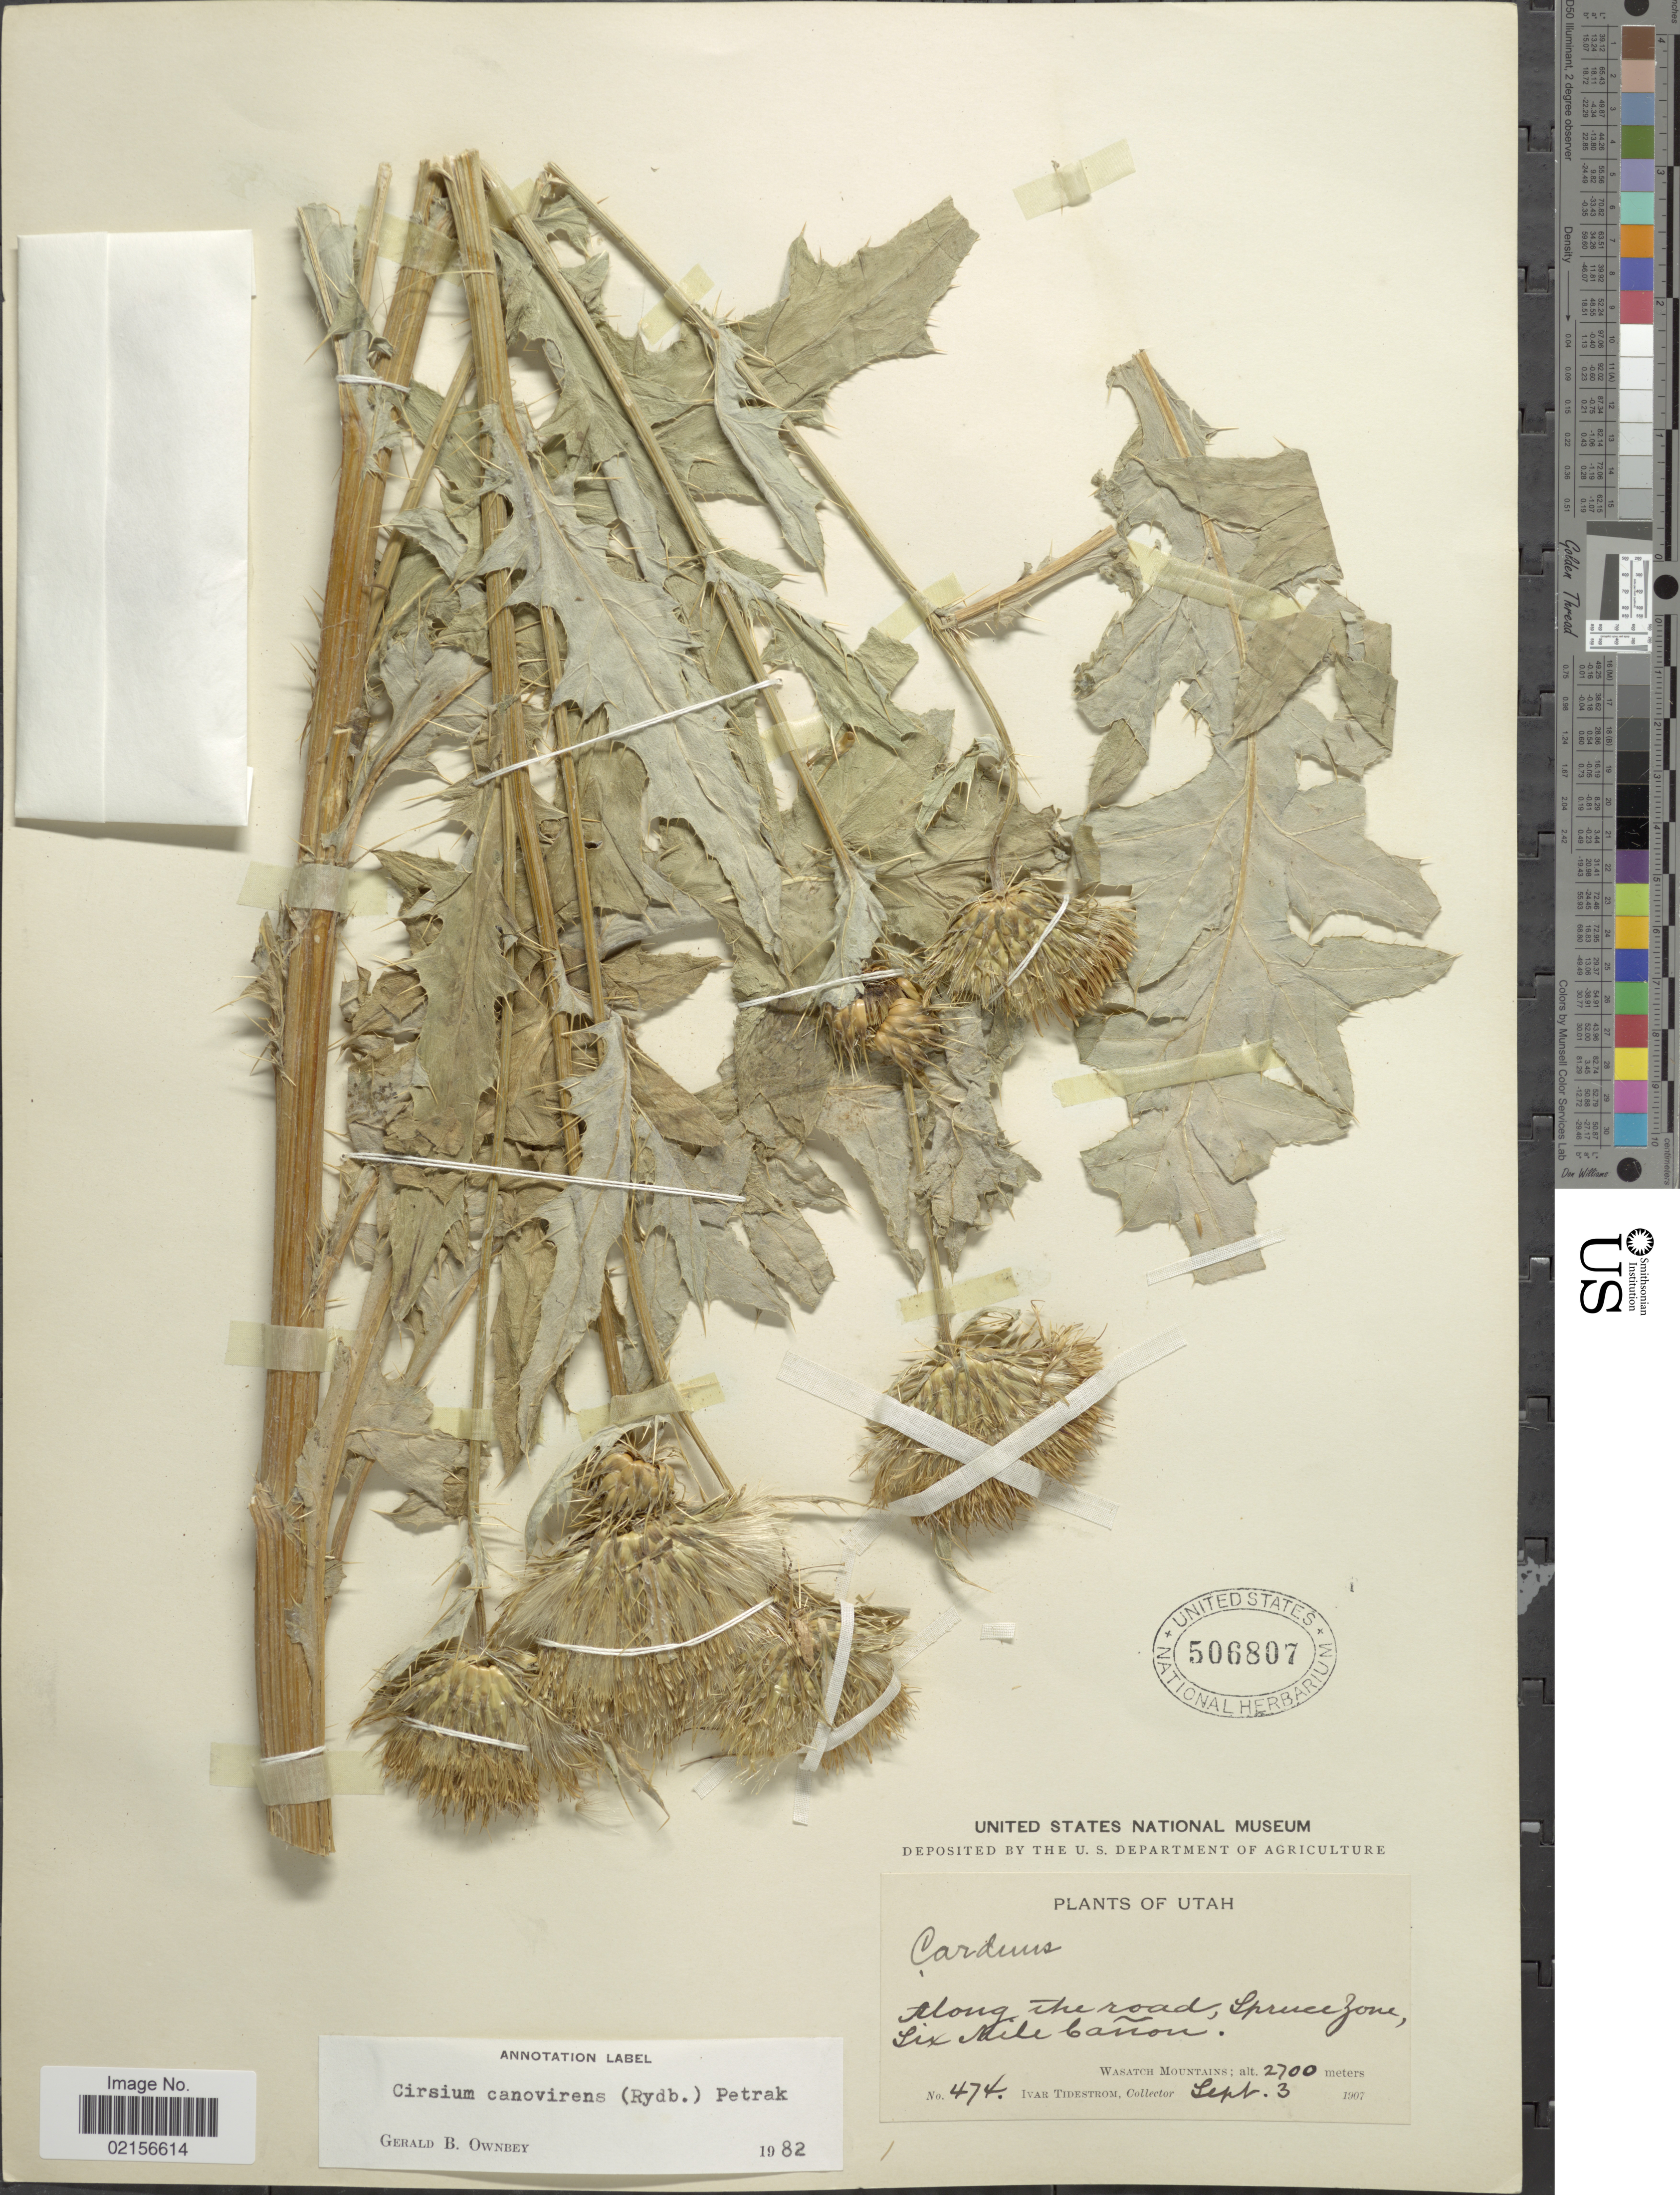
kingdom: Plantae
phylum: Tracheophyta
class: Magnoliopsida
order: Asterales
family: Asteraceae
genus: Cirsium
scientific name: Cirsium cymosum var. canovirens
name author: (Rydb.) D.J. Keil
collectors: I. F. Tidestrom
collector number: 474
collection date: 1907-09-03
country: United States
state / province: Utah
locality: Along the road, Spruce Zone, Six Mile Cañon, Wasatch Mountains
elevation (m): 2700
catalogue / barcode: US 506807